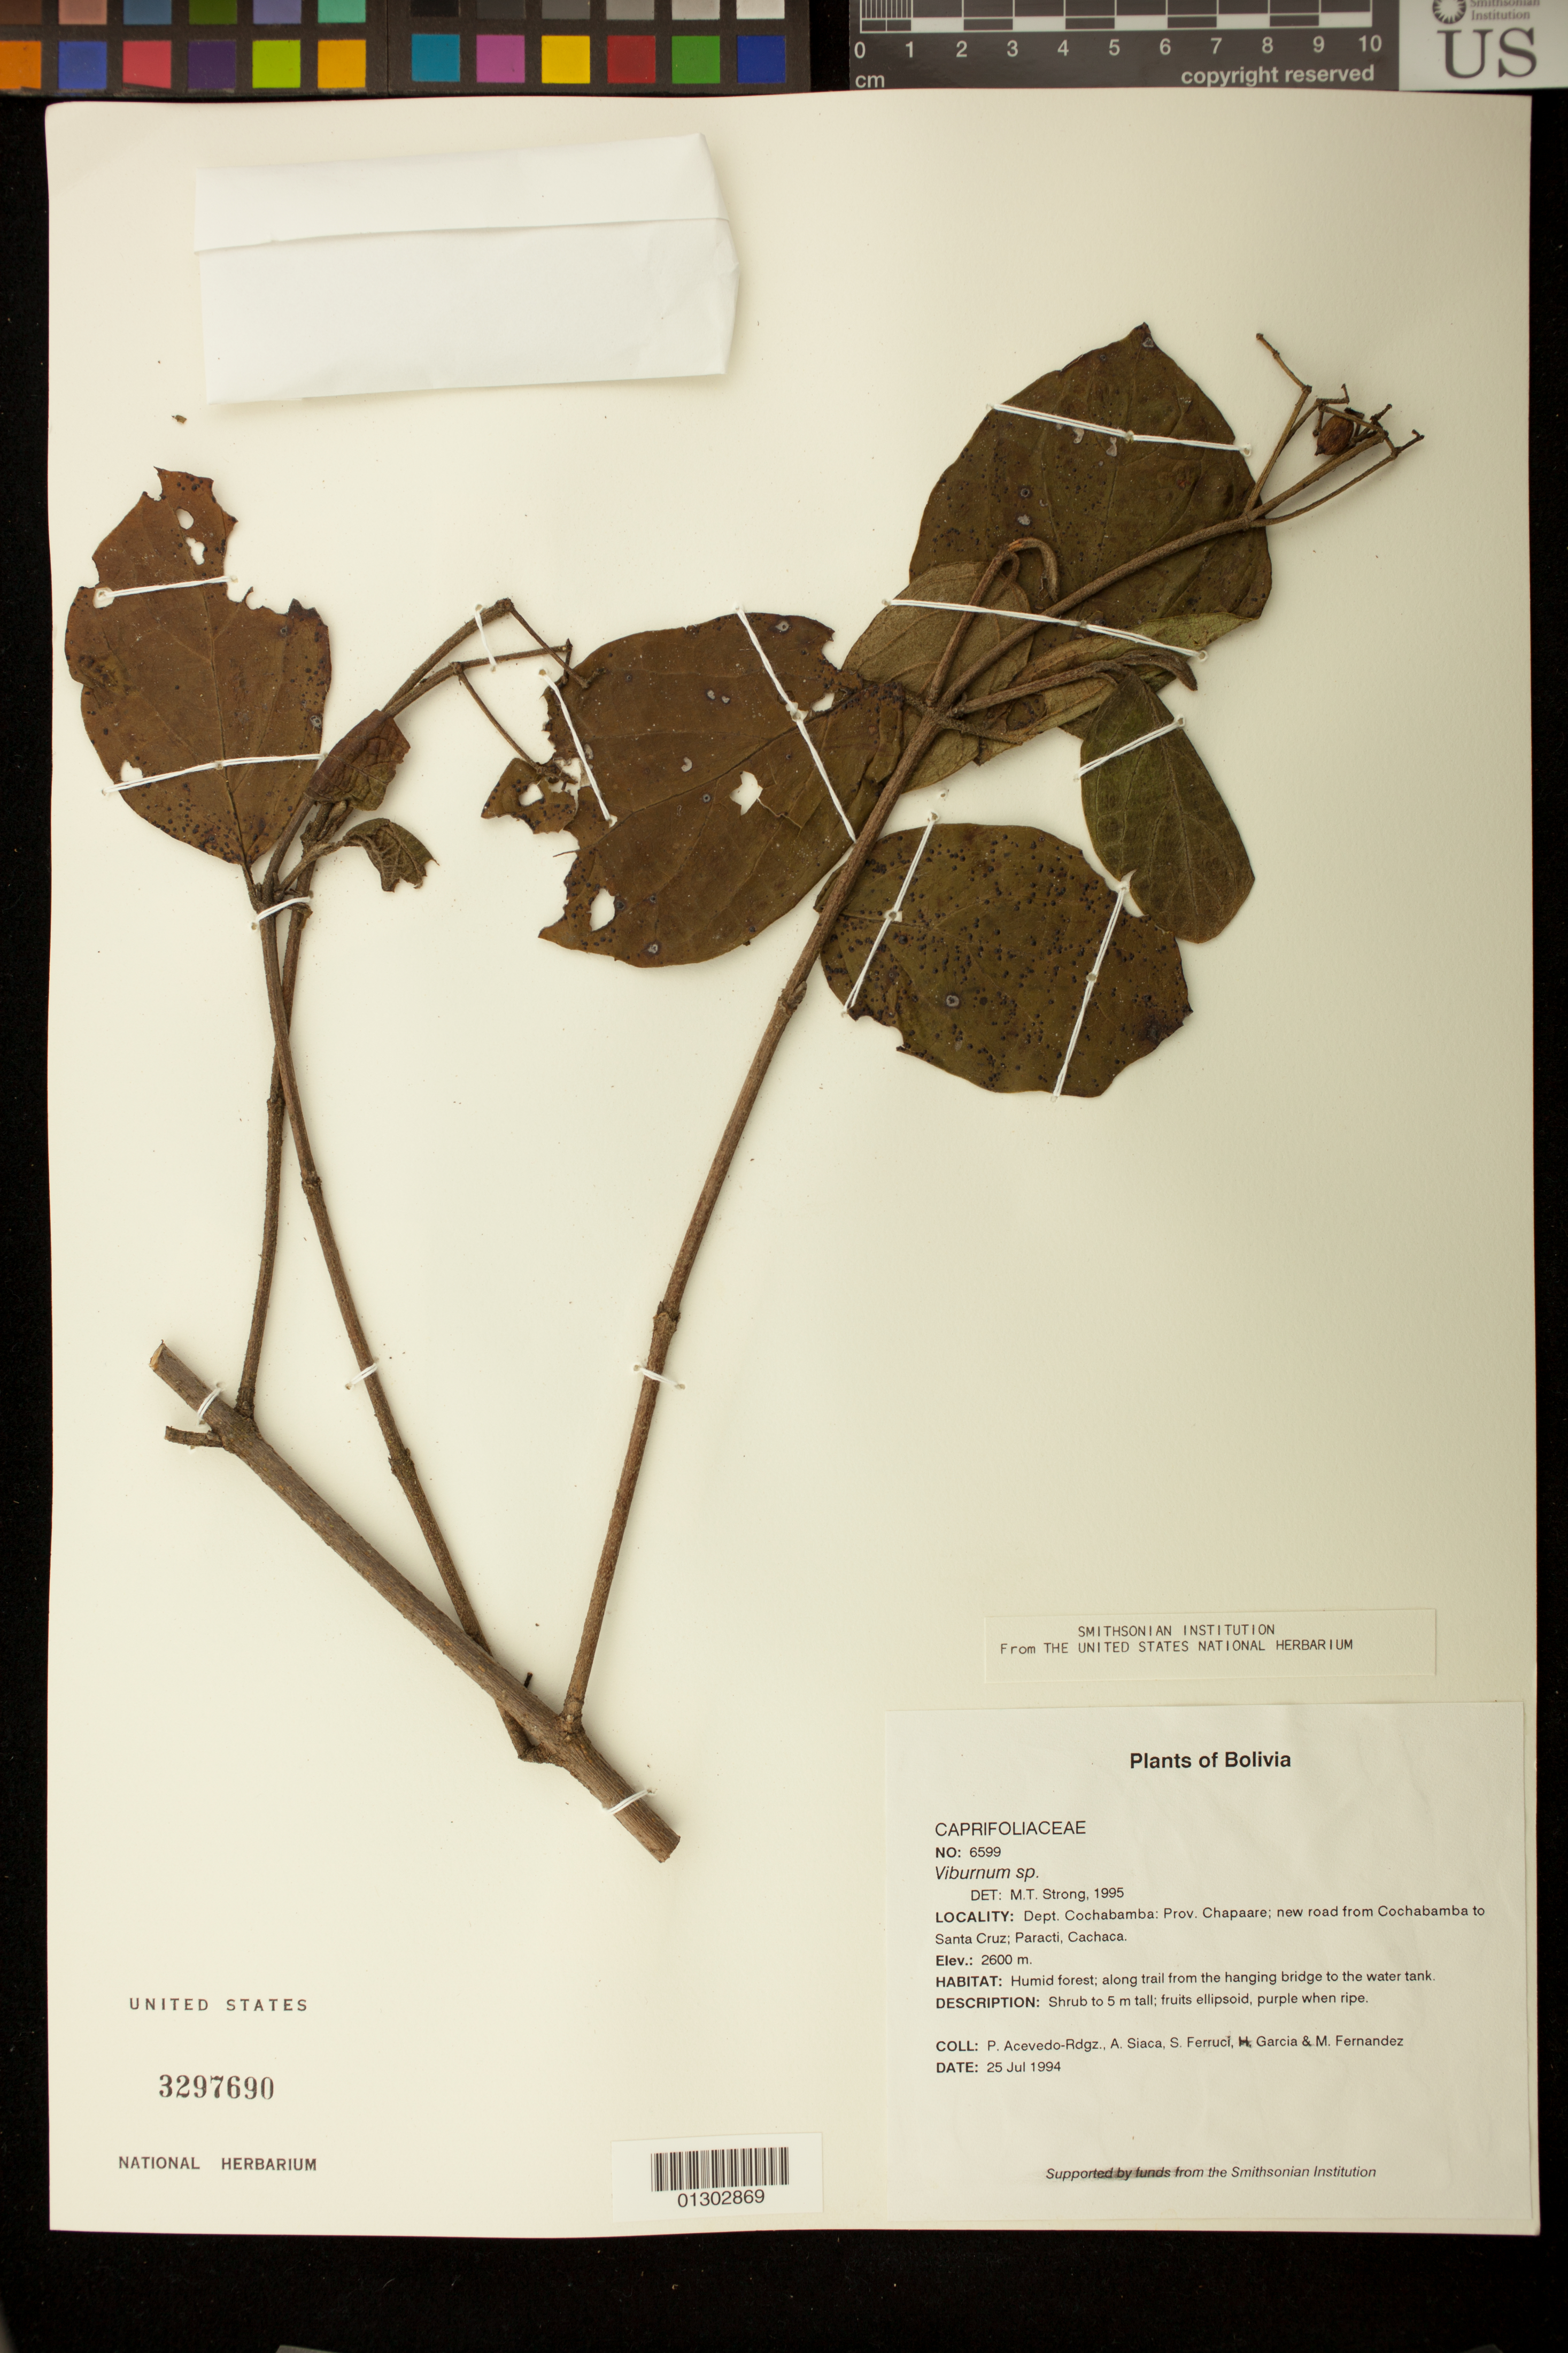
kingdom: Plantae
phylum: Tracheophyta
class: Magnoliopsida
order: Dipsacales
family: Viburnaceae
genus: Viburnum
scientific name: Viburnum sp.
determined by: Strong, M. T., (US), Smithsonian Institution - National Museum of Natural History (UNITED STATES)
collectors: P. Acevedo-Rodr., A. Siaca, S. Ferrucci, H. Garcia & M. Fernández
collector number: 6599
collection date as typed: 25 Jul 1994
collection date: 1994-07-25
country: Bolivia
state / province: Cochabamba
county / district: Chapaare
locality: Depart. Cochabamba; Prov. Chapaare; new road from Cochabamba to Santa Cruz; Paracti, Cachaca.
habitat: Humid forest; along trail from the hanging bridge to the water tank.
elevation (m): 2600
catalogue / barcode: US 3297690